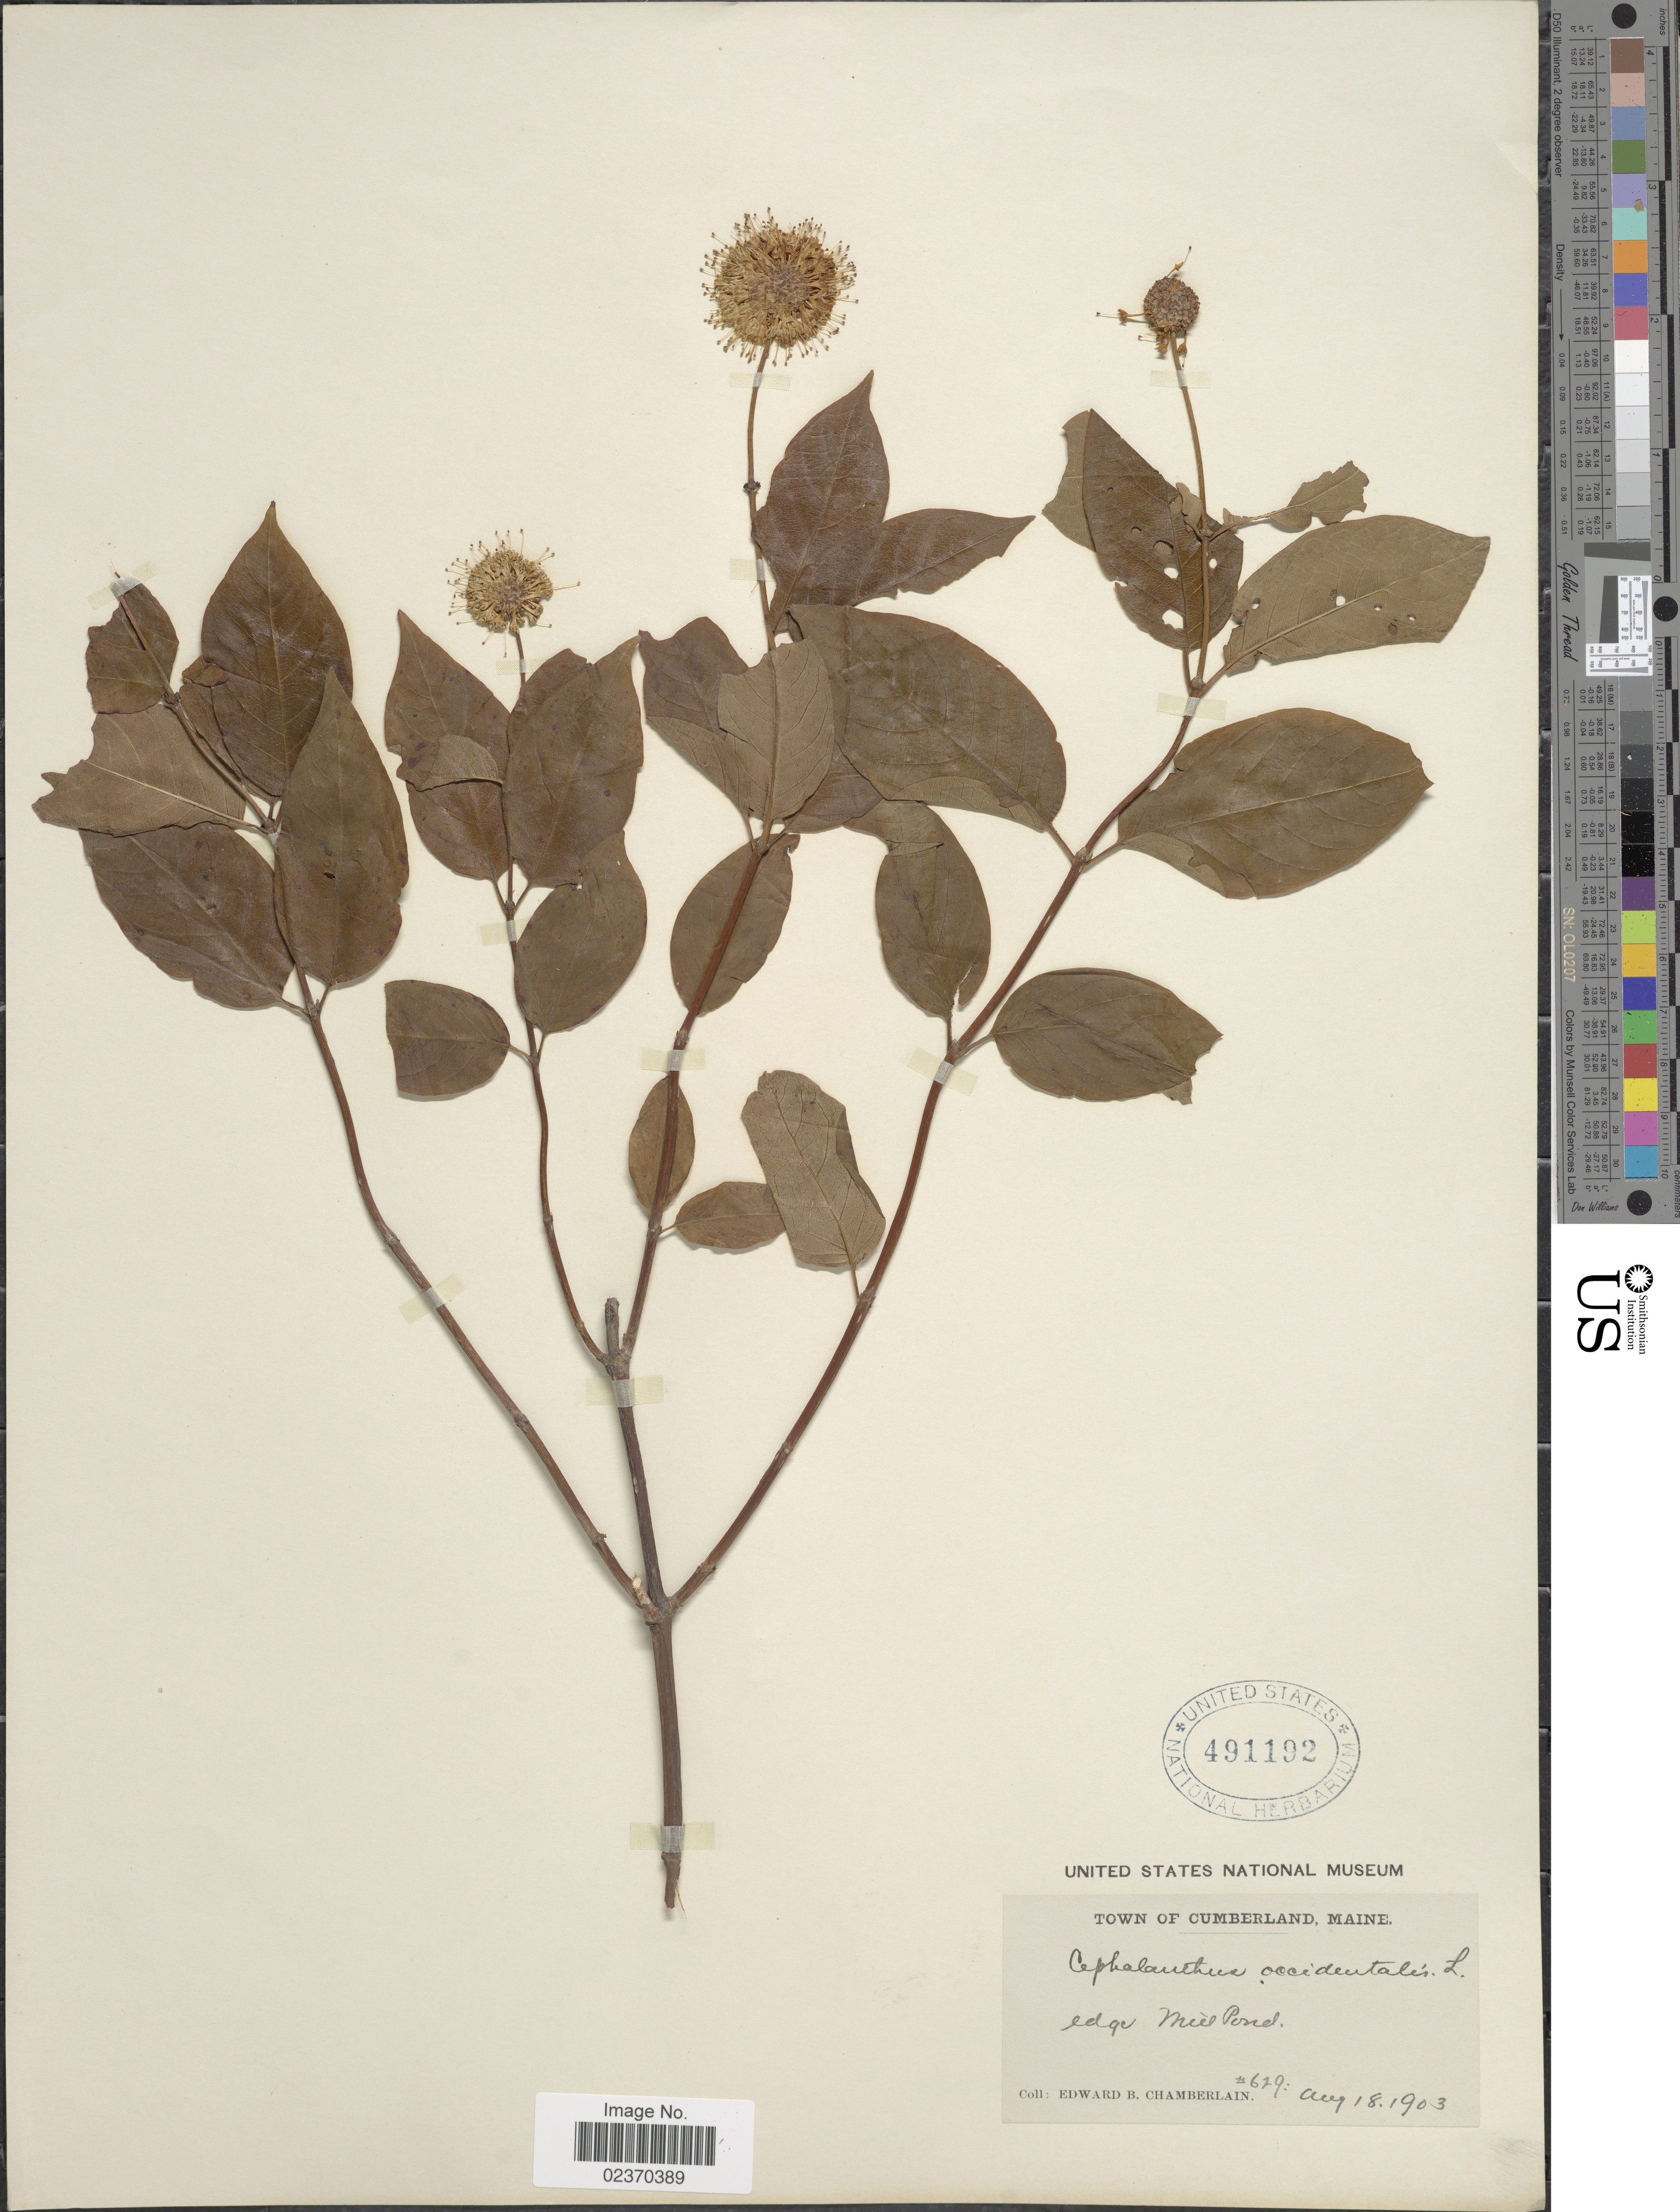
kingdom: Plantae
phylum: Tracheophyta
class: Magnoliopsida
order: Gentianales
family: Rubiaceae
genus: Cephalanthus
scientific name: Cephalanthus occidentalis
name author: L.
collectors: E. Chamberlain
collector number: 629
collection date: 1903-08-18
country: United States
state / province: Maine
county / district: Cumberland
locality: Cumberland, edge Mill Pond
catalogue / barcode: US 491192